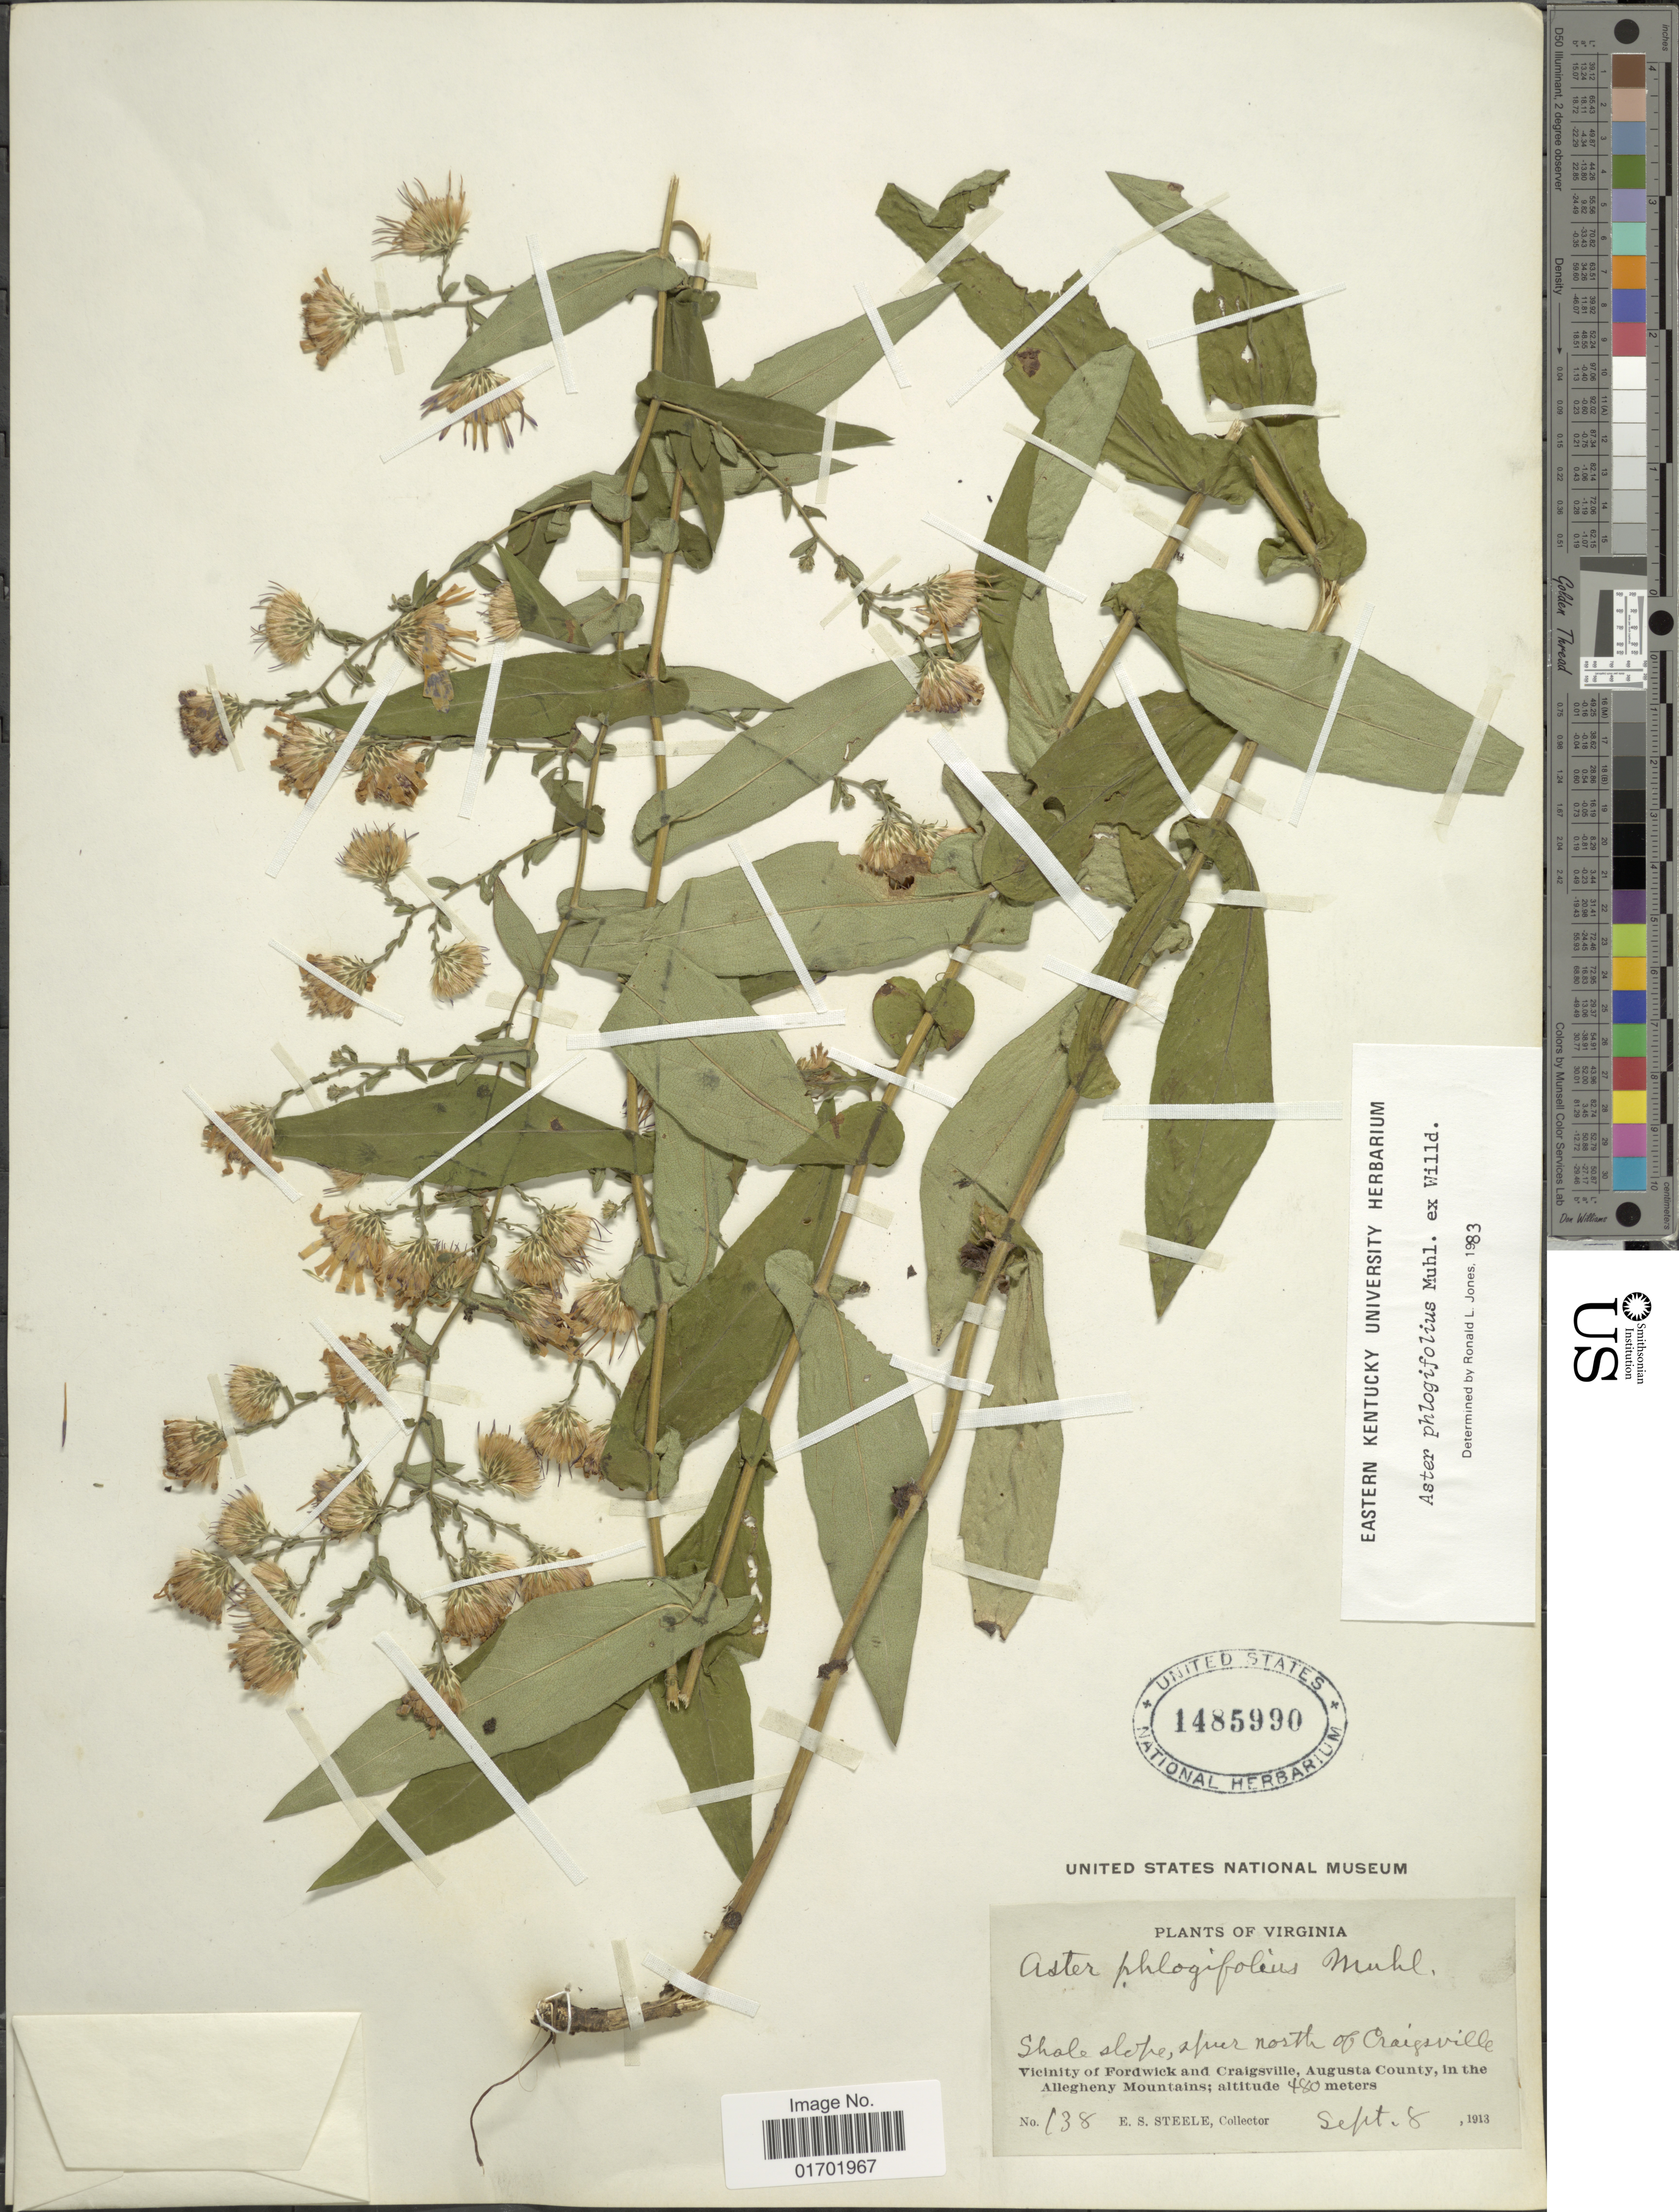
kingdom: Plantae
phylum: Tracheophyta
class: Magnoliopsida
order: Asterales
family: Asteraceae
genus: Symphyotrichum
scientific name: Symphyotrichum phlogifolium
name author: (Muhl. ex Willd.) G.L. Nesom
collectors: E. Steele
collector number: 138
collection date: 1913-09-08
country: United States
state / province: Virginia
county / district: Augusta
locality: Shale slope, spur north of Craigsville. Vicinity of Fordwick and Craigsville, Augusta County, in the Allegheny Mountains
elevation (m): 480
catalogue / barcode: US 1485990